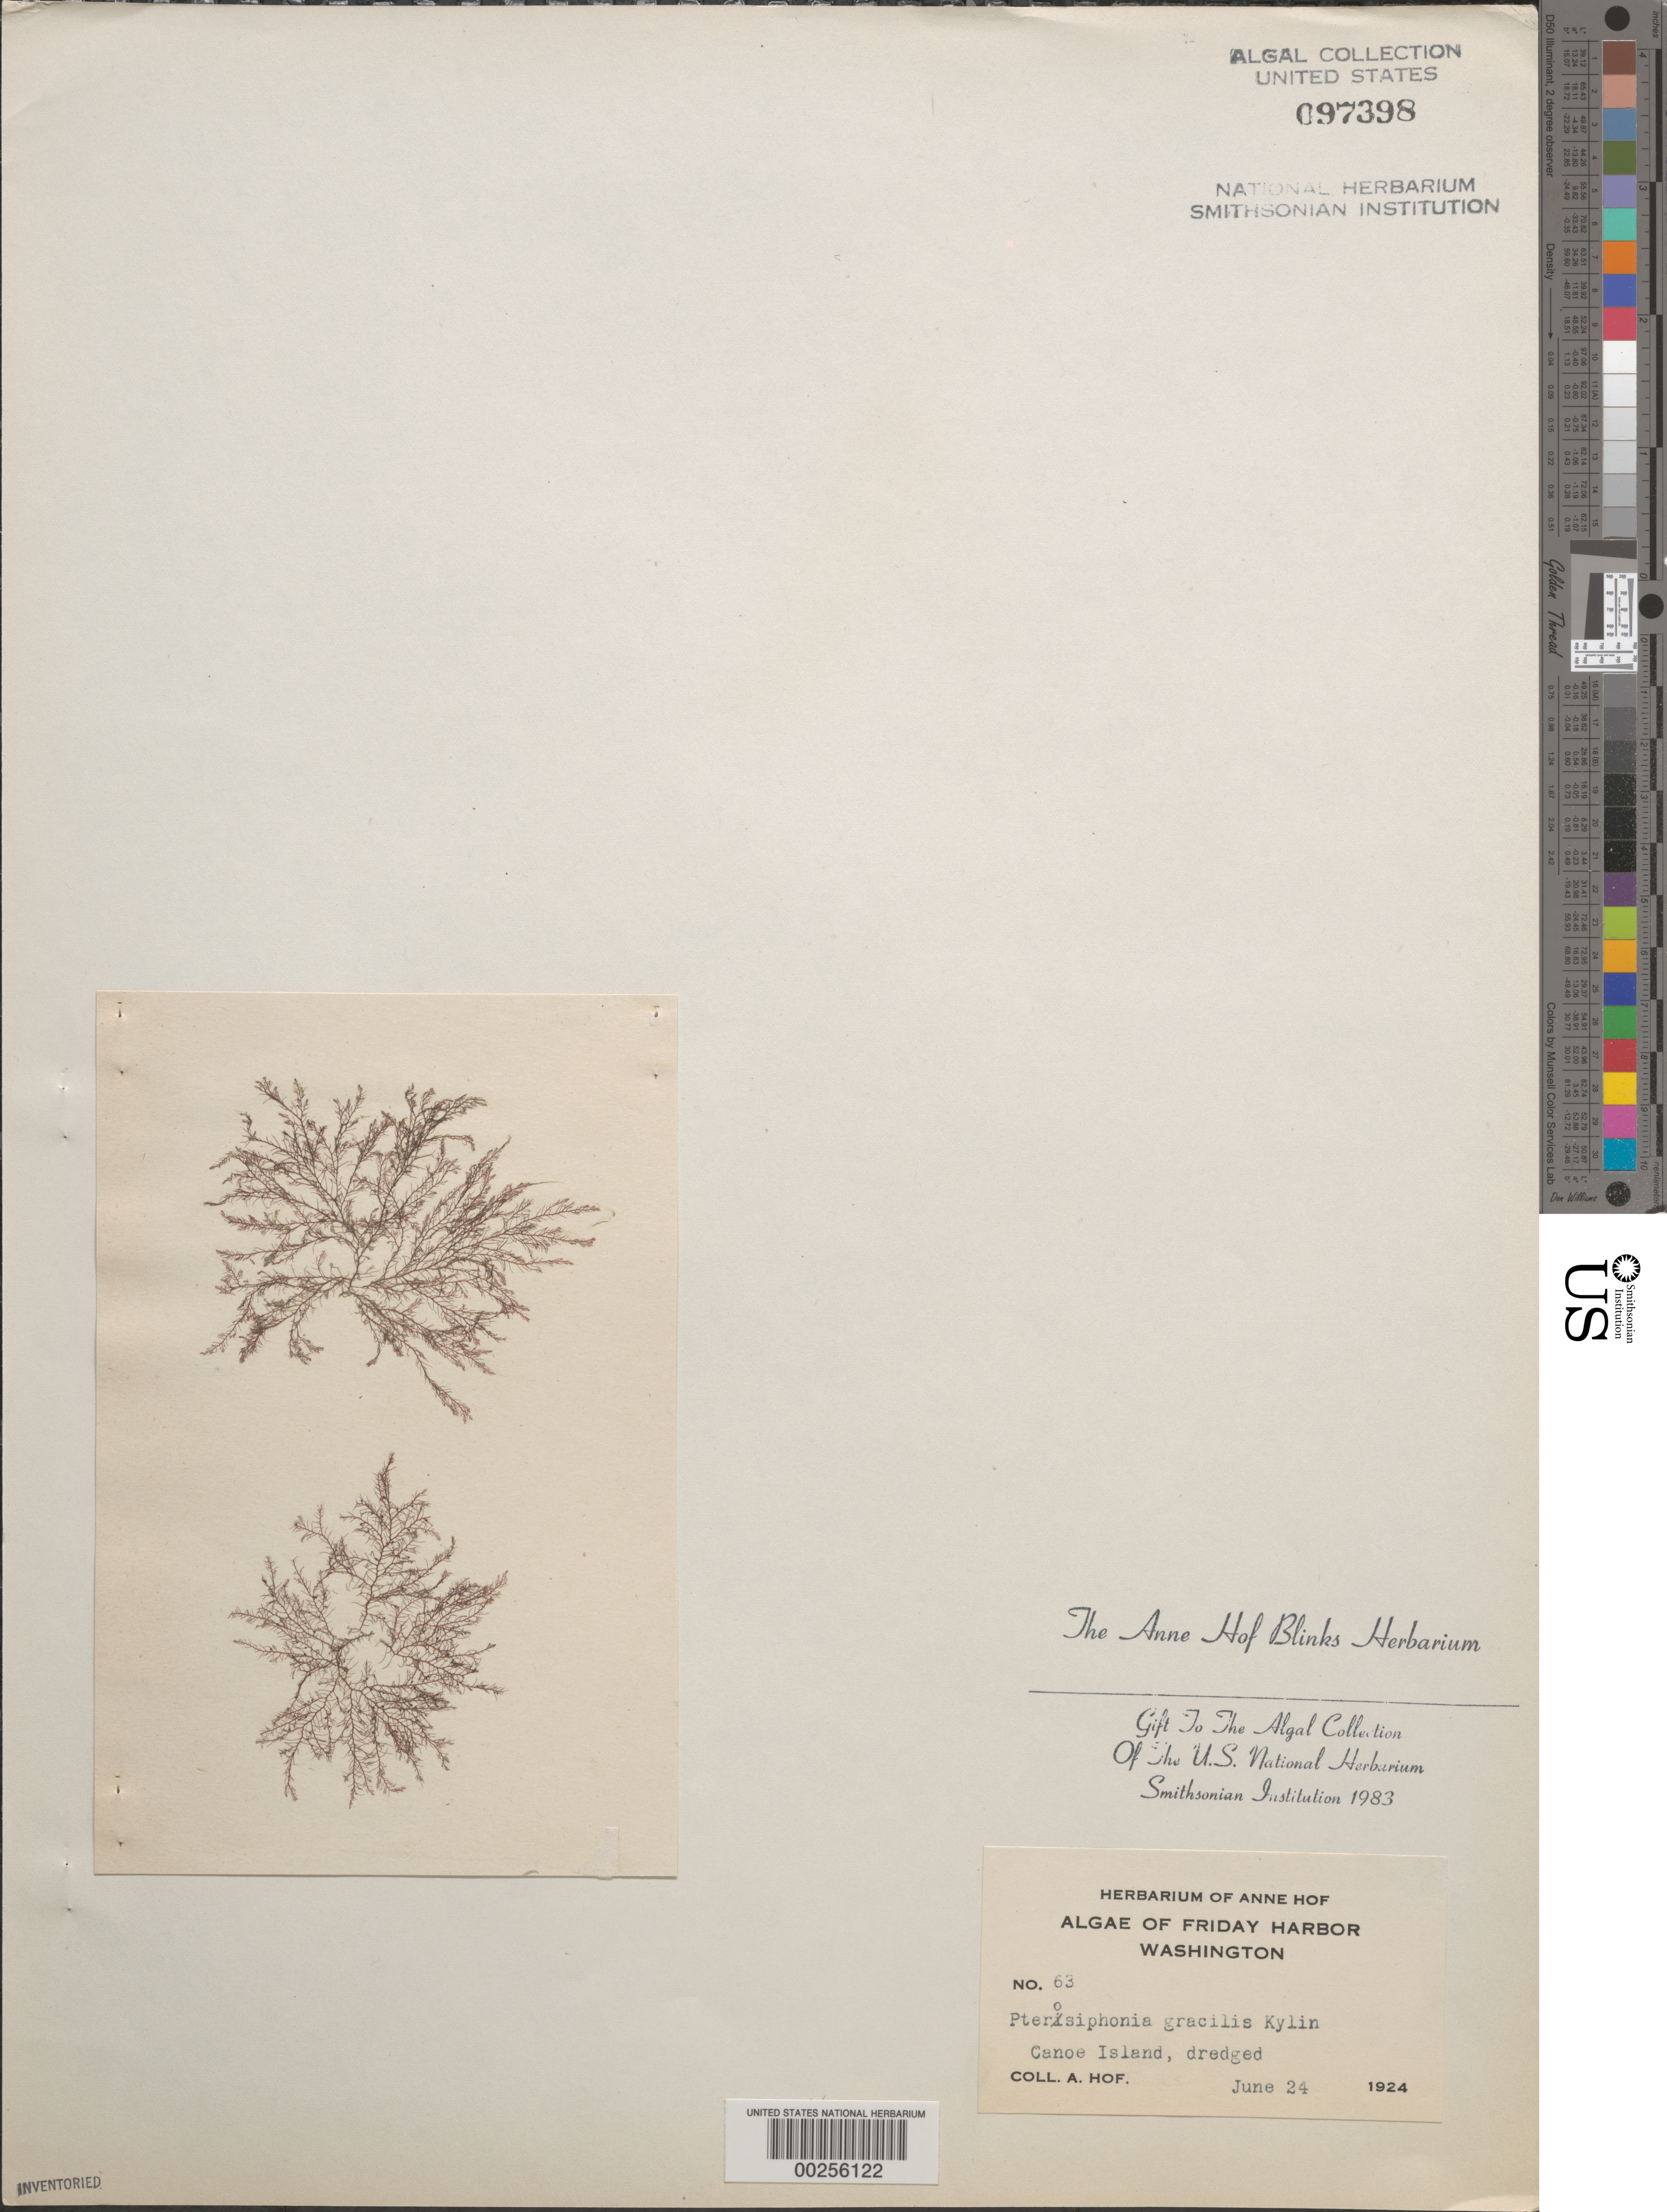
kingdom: Plantae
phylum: Rhodophyta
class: Florideophyceae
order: Ceramiales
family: Rhodomelaceae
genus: Symphyocladiella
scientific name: Symphyocladiella gracilis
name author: (Kylin) D.E.Bustamante et al.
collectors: A. Blinks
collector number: AHB 63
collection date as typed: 24 Jun 1924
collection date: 1924-06-24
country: United States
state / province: Washington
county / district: San Juan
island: Canoe Island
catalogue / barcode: US 97398